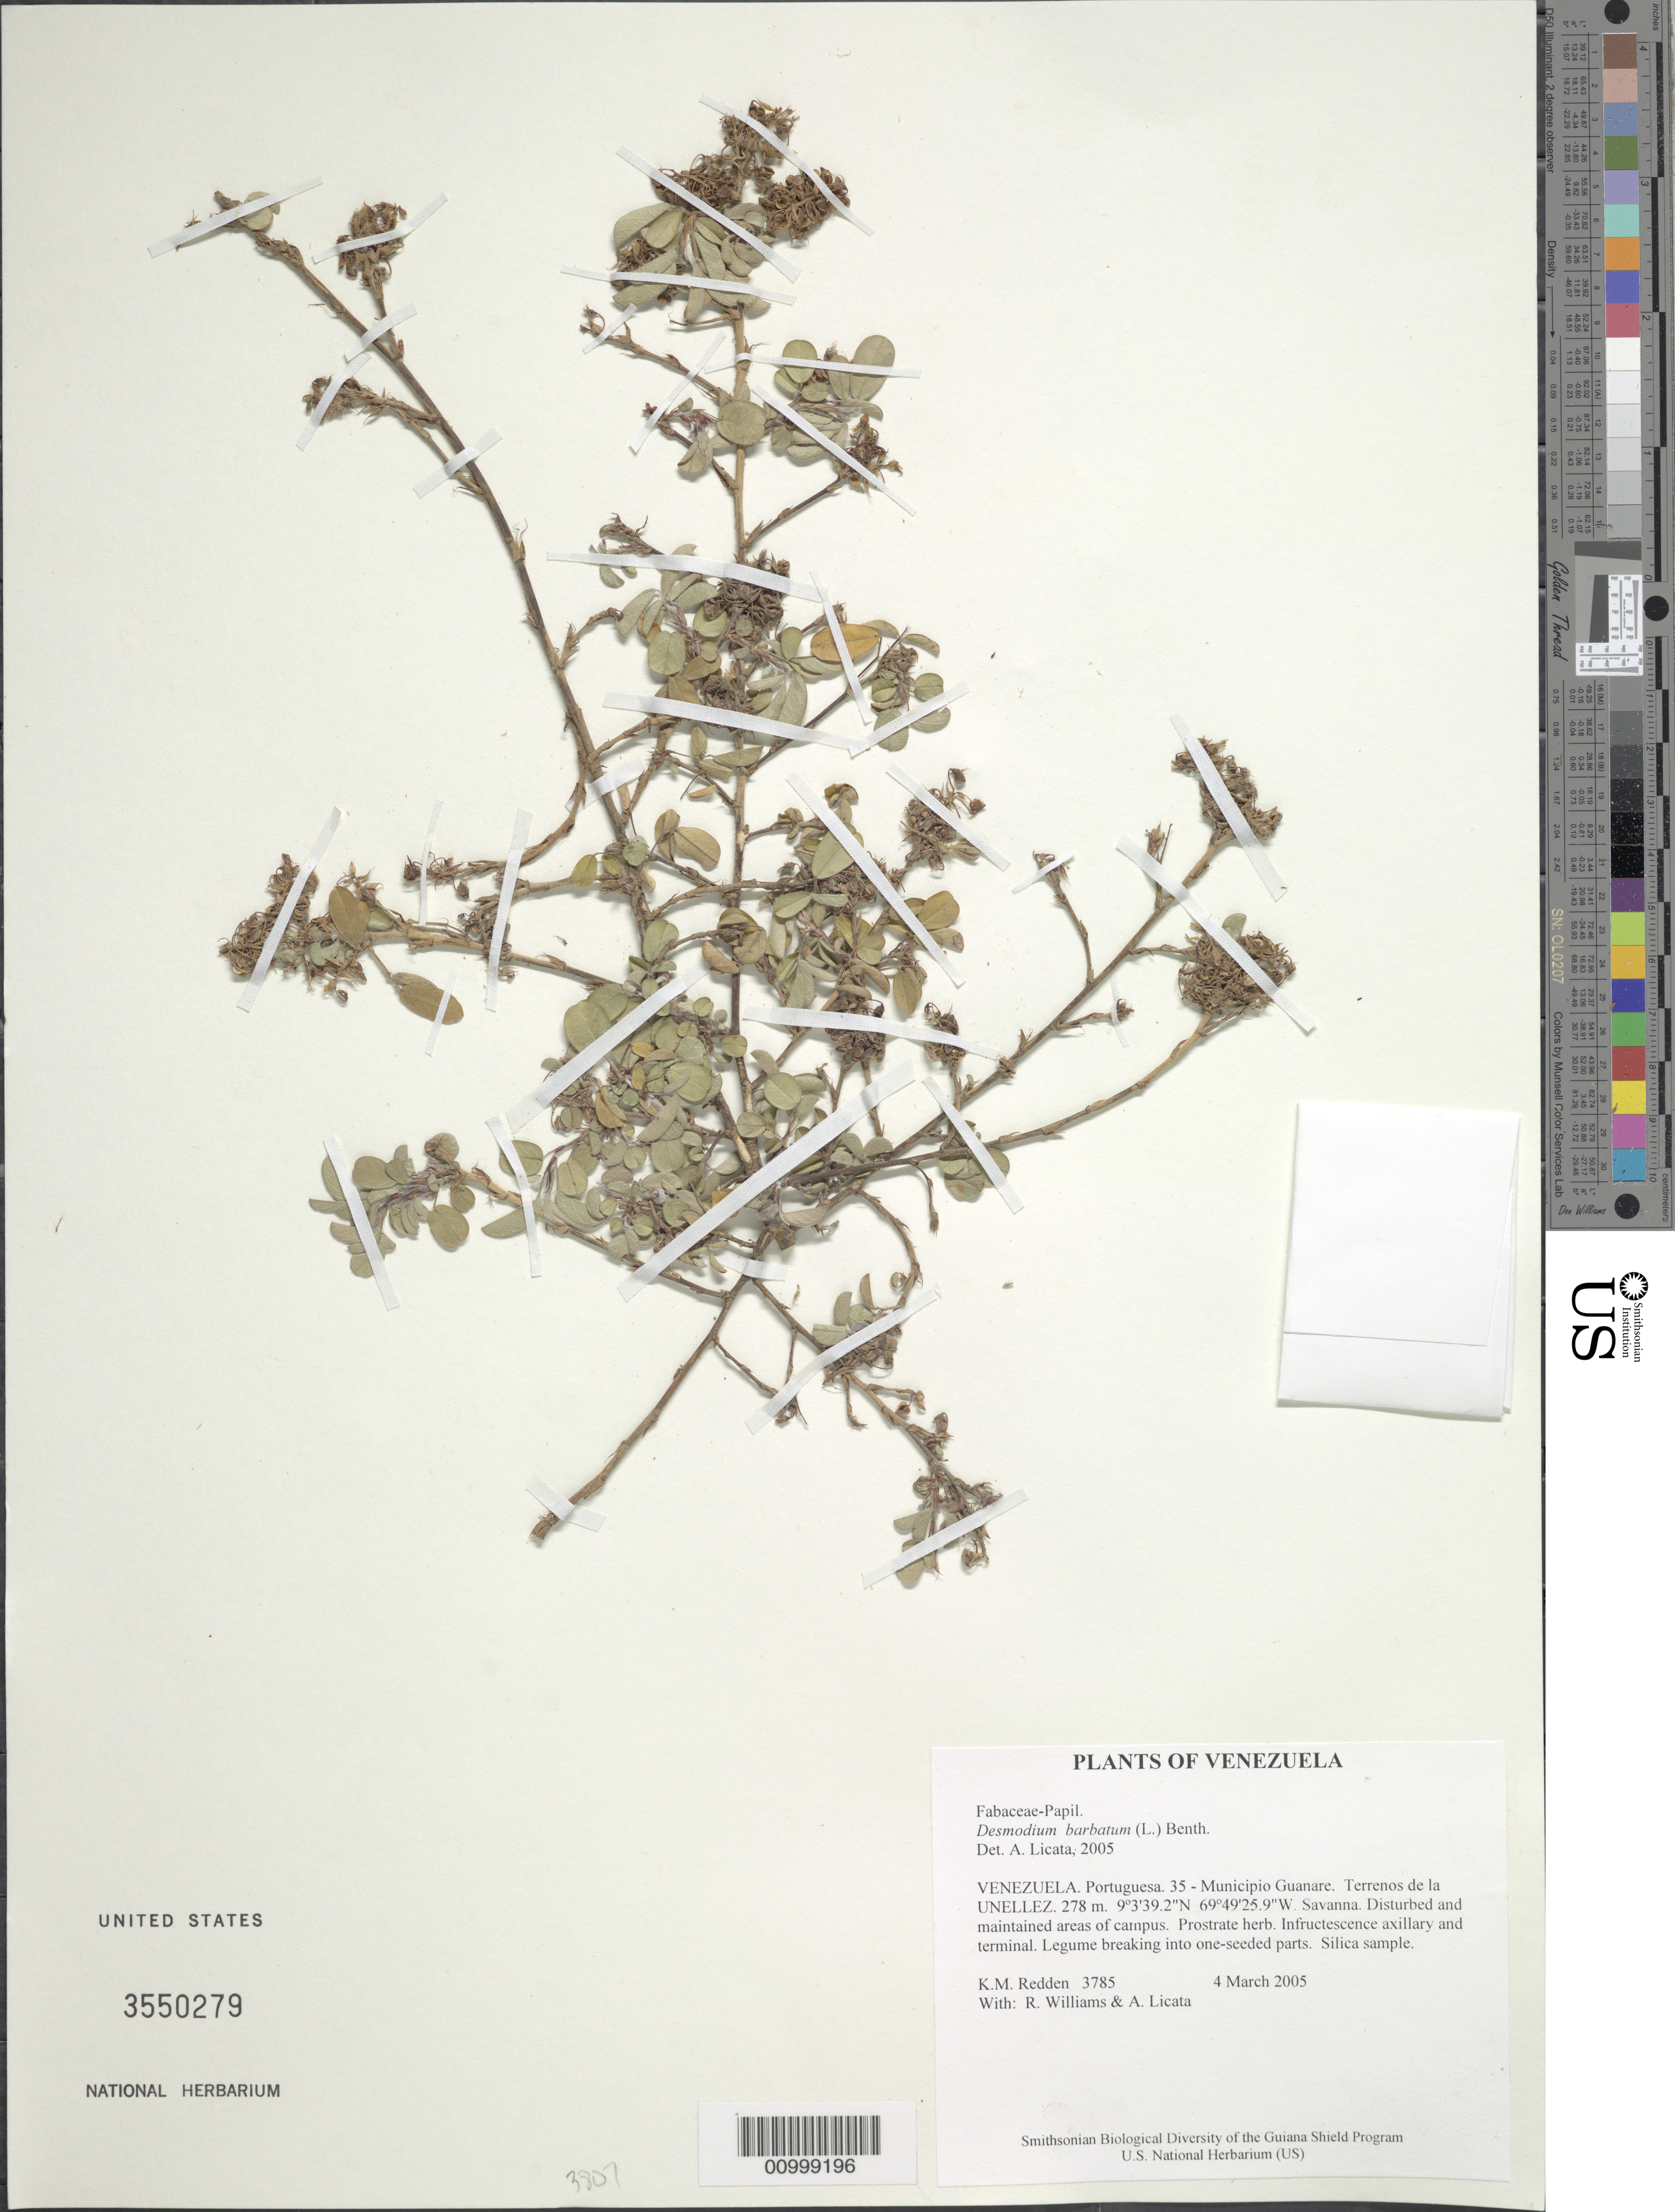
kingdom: Plantae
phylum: Tracheophyta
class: Magnoliopsida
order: Fabales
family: Fabaceae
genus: Grona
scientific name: Grona barbata var. barbata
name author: (L.) H. Ohashi & K. Ohashi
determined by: Strong, Mark T., (BOT), Smithsonian Institution - National Museum of Natural History (UNITED STATES)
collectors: K. M. Redden, R. Williams & A. Licata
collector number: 3785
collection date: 2005-03-04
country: Venezuela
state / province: Portuguesa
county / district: Guanare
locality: Terrenos de la UNELLEZ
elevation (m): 278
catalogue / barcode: US 3550279